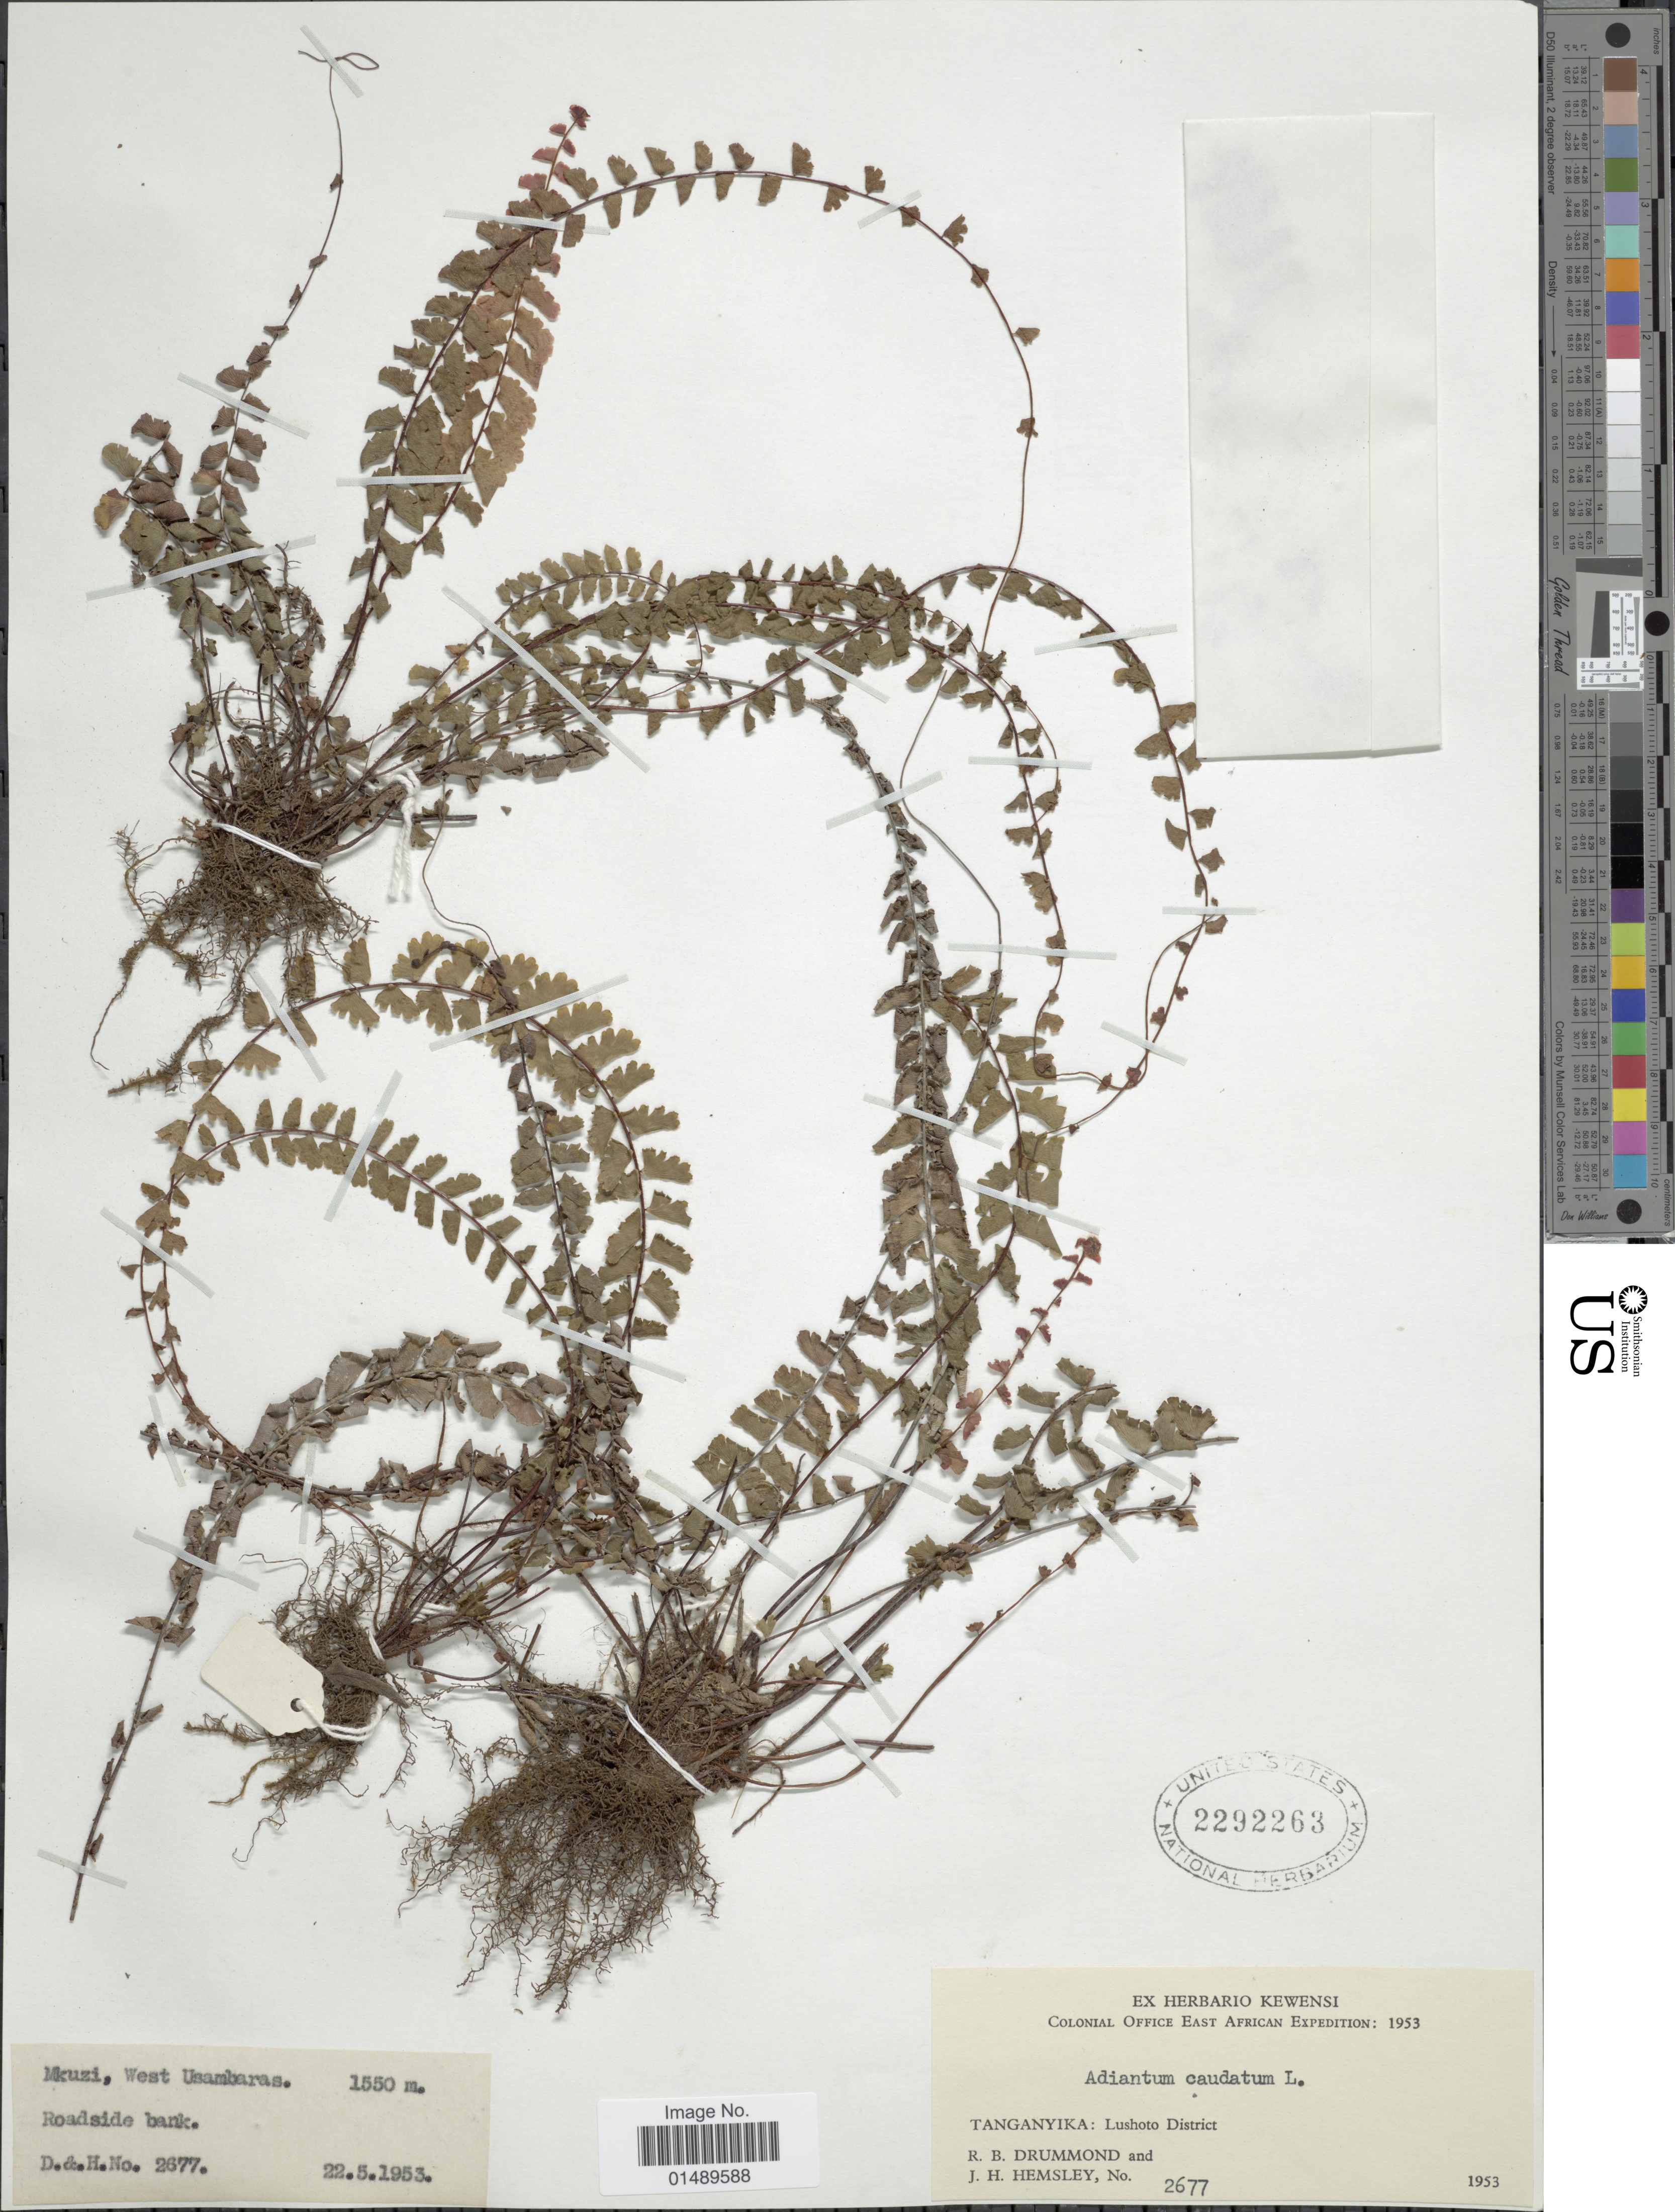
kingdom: Plantae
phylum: Tracheophyta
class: Polypodiopsida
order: Polypodiales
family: Pteridaceae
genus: Adiantum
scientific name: Adiantum caudatum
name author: L.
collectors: R. Drummond & J. H. Hemsley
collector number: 2677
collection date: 1953-05-22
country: Tanzania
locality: Tanganyika: Lushoto District, Mkuzi, West Usambaras.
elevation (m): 1550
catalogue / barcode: US 2292263